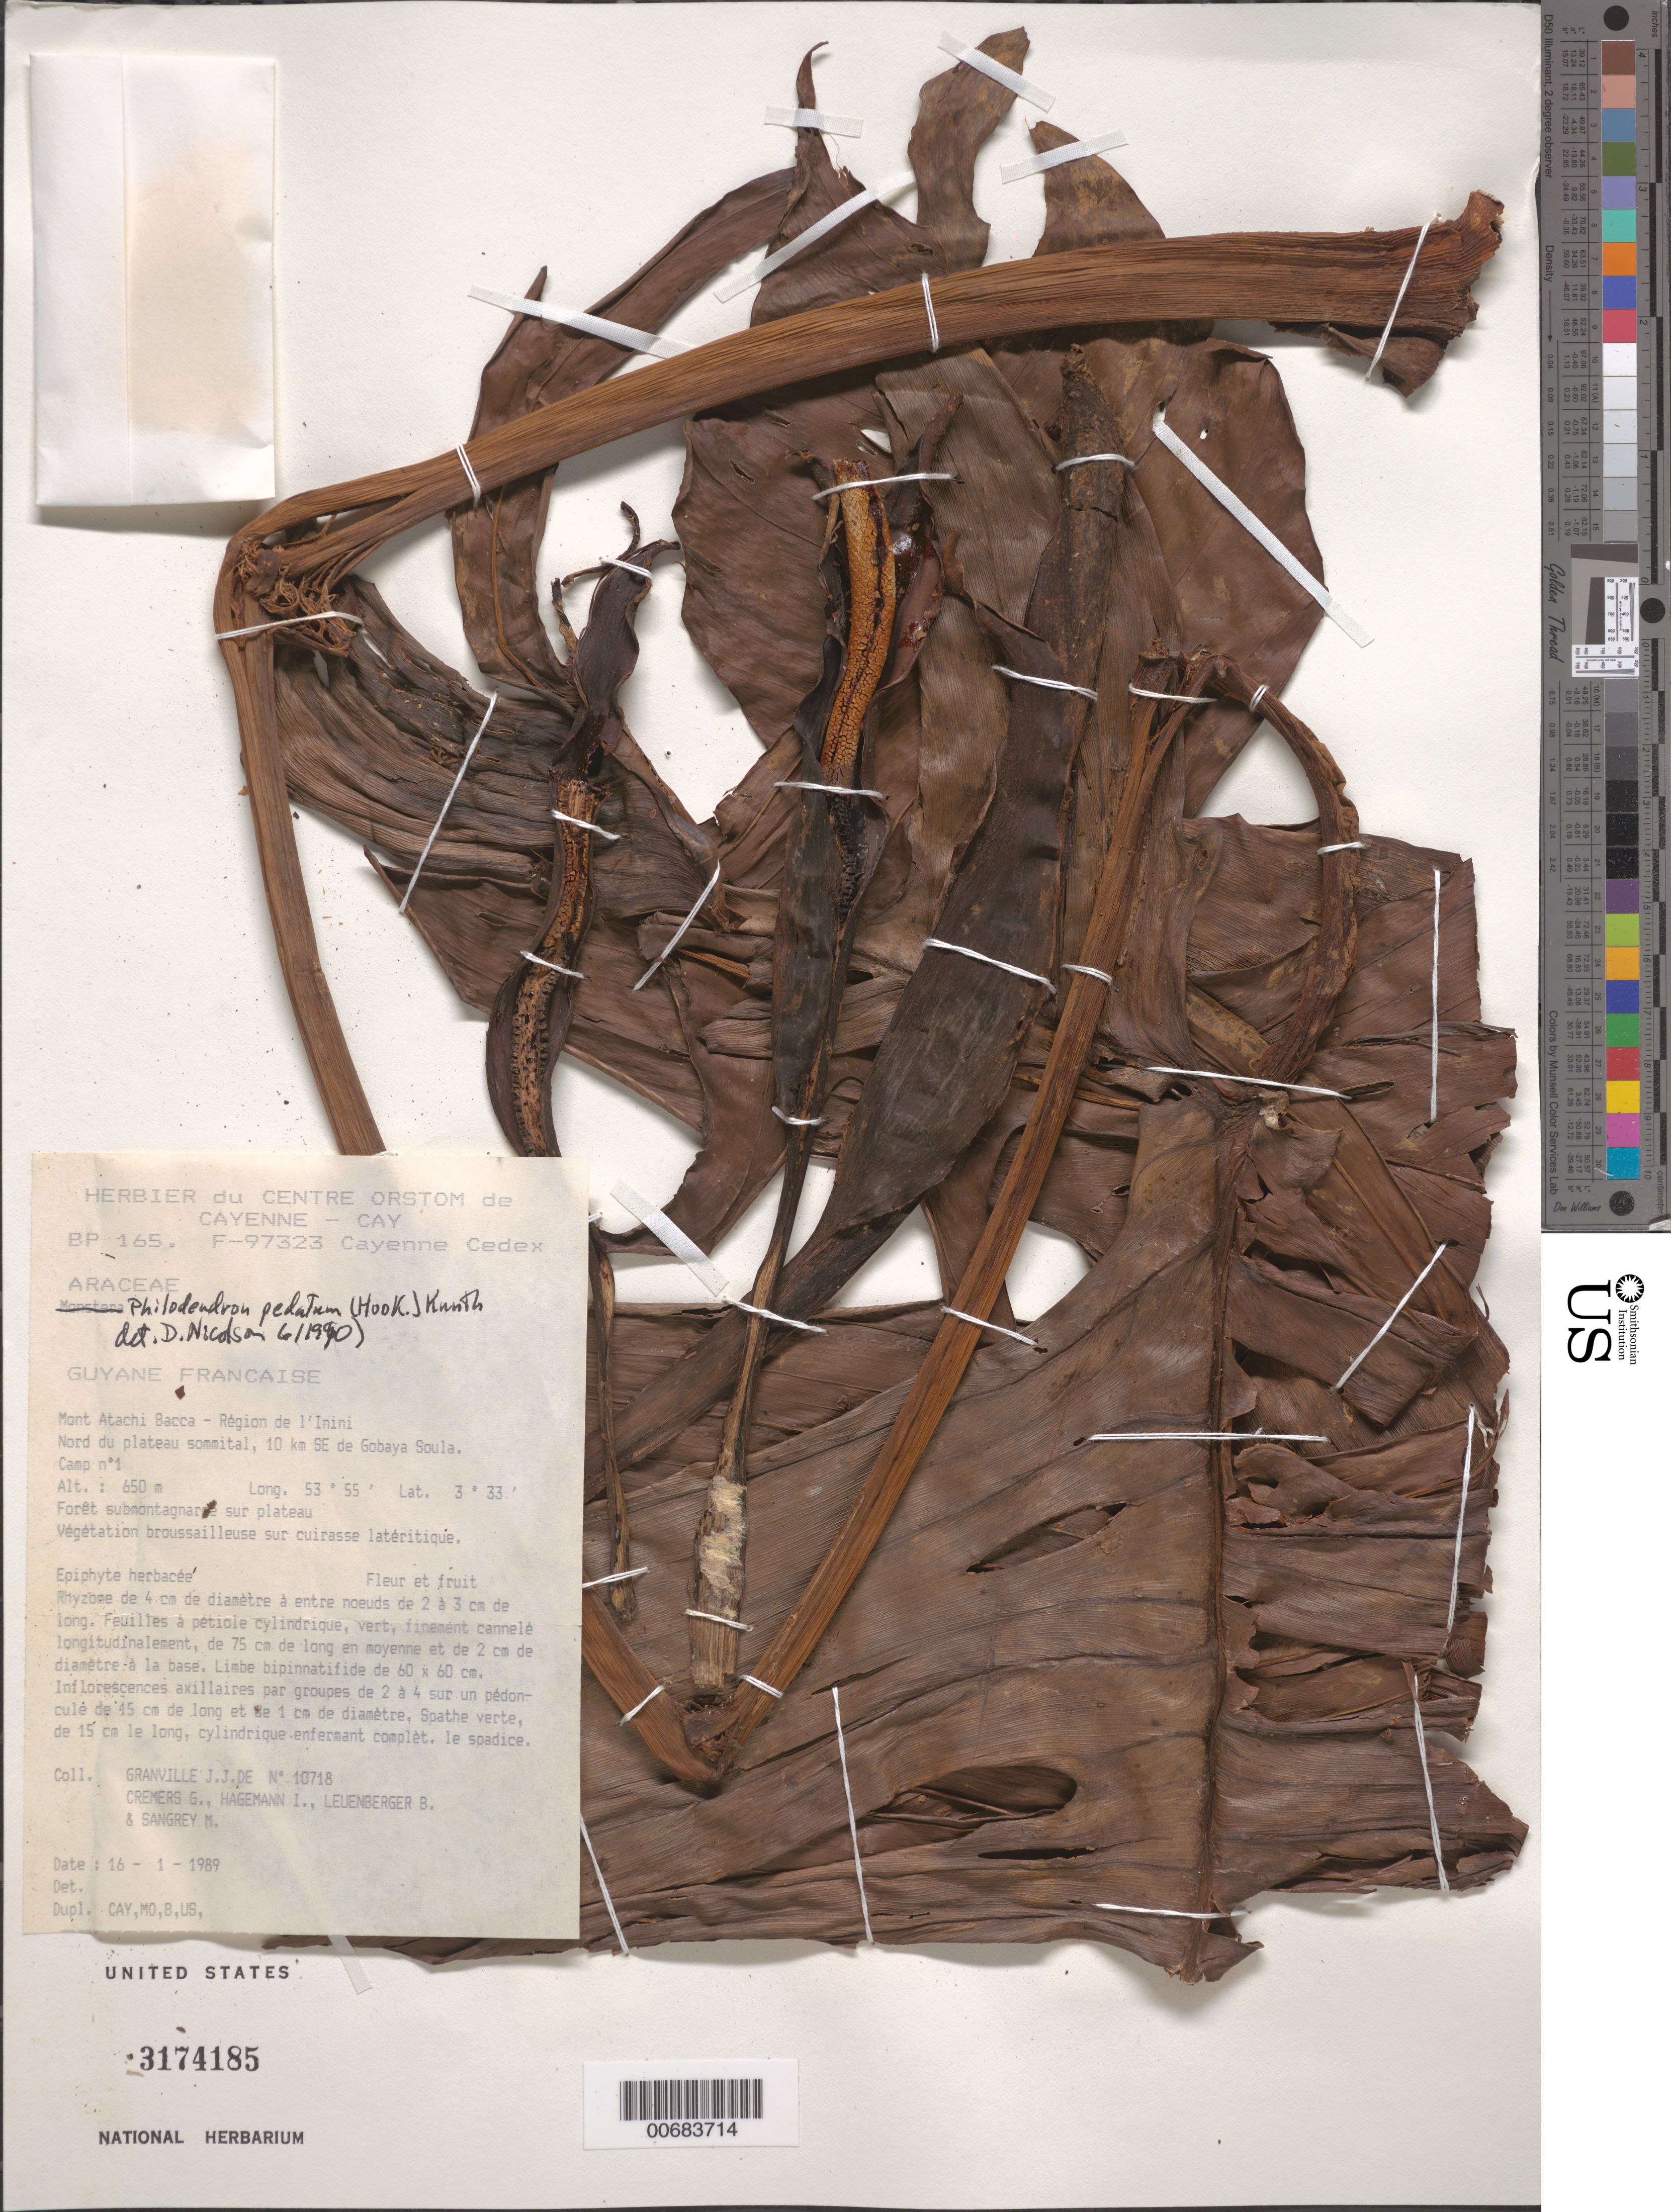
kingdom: Plantae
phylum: Tracheophyta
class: Liliopsida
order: Alismatales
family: Araceae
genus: Philodendron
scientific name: Philodendron pedatum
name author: (Hook.) Kunth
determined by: Nicolson, Dan H.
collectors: J.-J. de Granville, G. Cremers, J. Hagemann, B. E. Leuenberger & M. S. Sangrey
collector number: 10718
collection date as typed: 16-Jan-89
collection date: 1989-01-16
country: French Guiana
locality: Mont Atachi Bacca, région de l'Inini. Nord du plateau sommital, 10 km SE de Gobaya Soula. Camp no. 1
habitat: Submountainous forest on plateau; Brushy vegetation on latéritique rock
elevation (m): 650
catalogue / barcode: US 3174185